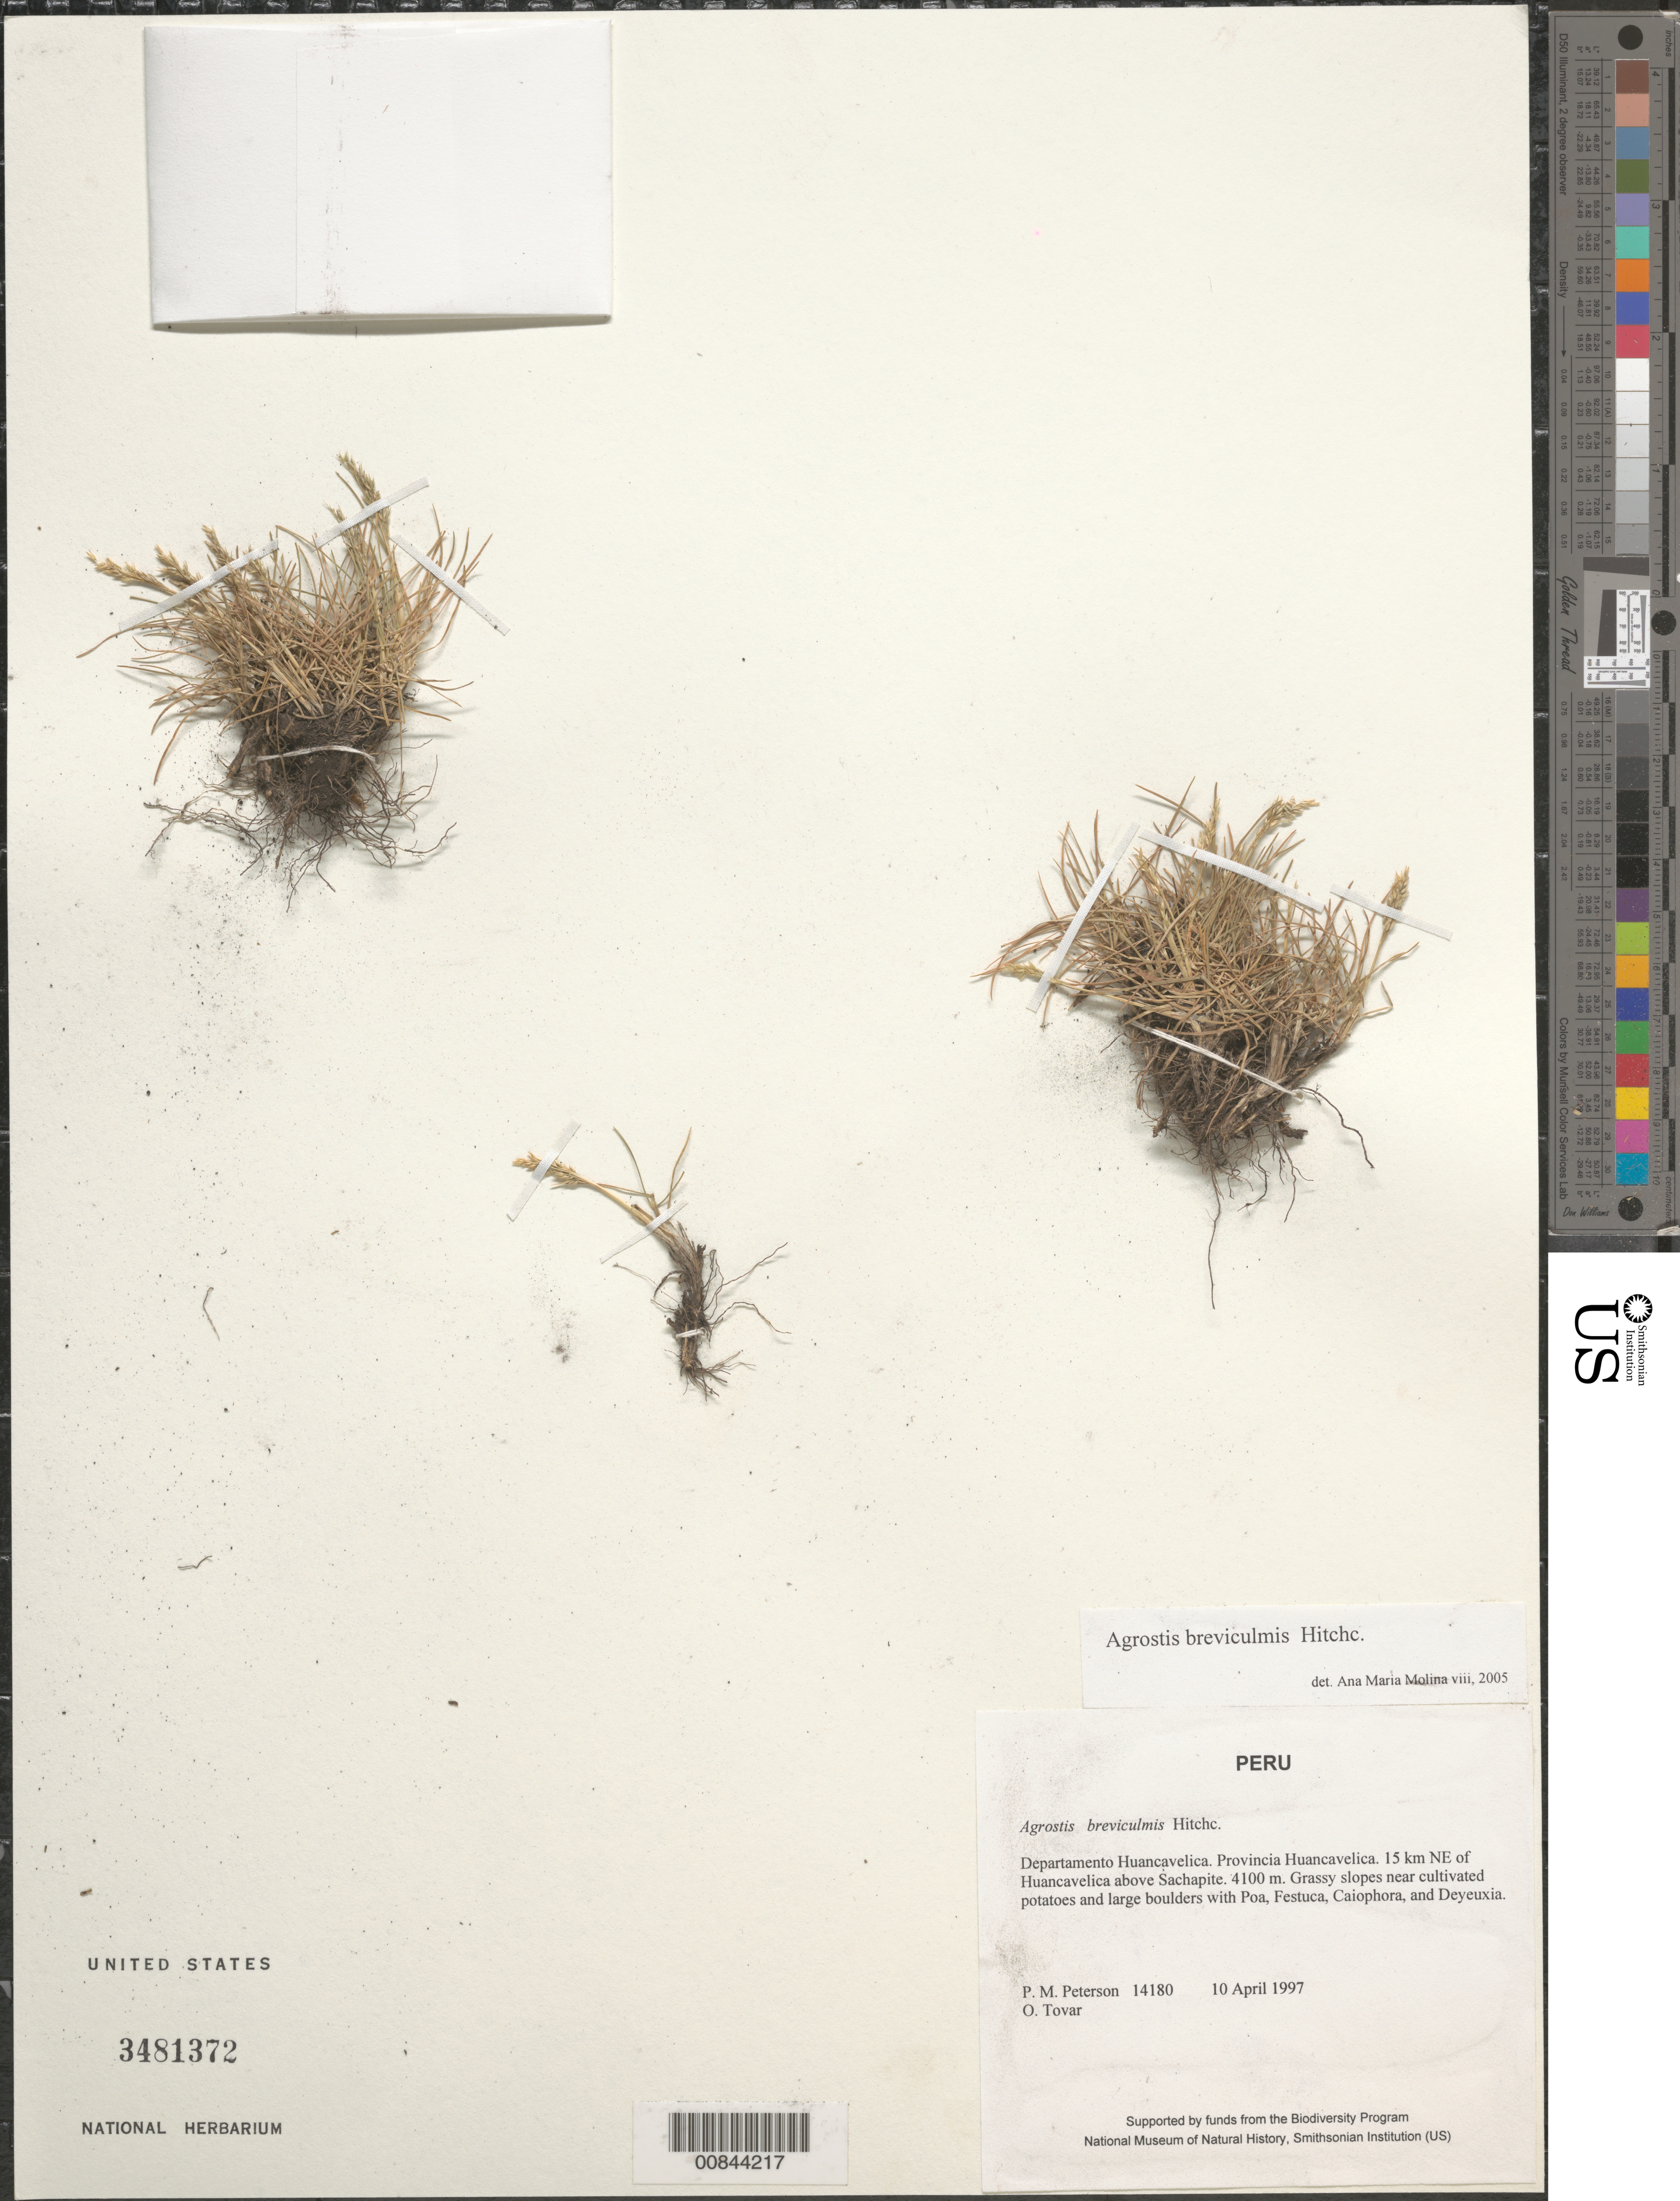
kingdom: Plantae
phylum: Tracheophyta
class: Liliopsida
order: Poales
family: Poaceae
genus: Agrostis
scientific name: Agrostis breviculmis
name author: Hitchc.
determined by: Molina, Ana M. de R.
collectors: P. M. Peterson & Ó. Tovar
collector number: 14180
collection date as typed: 10 Apr 1997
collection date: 1997-04-10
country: Peru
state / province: Huancavelica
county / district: Huancavelica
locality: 15 km NE of Huancavelica above Sachapite.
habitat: Grassy slopes near cultivated potatoes and large boulders with Poa, Festuca, Caiophora, and Deyeuxia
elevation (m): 4100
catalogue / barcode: US 3481372